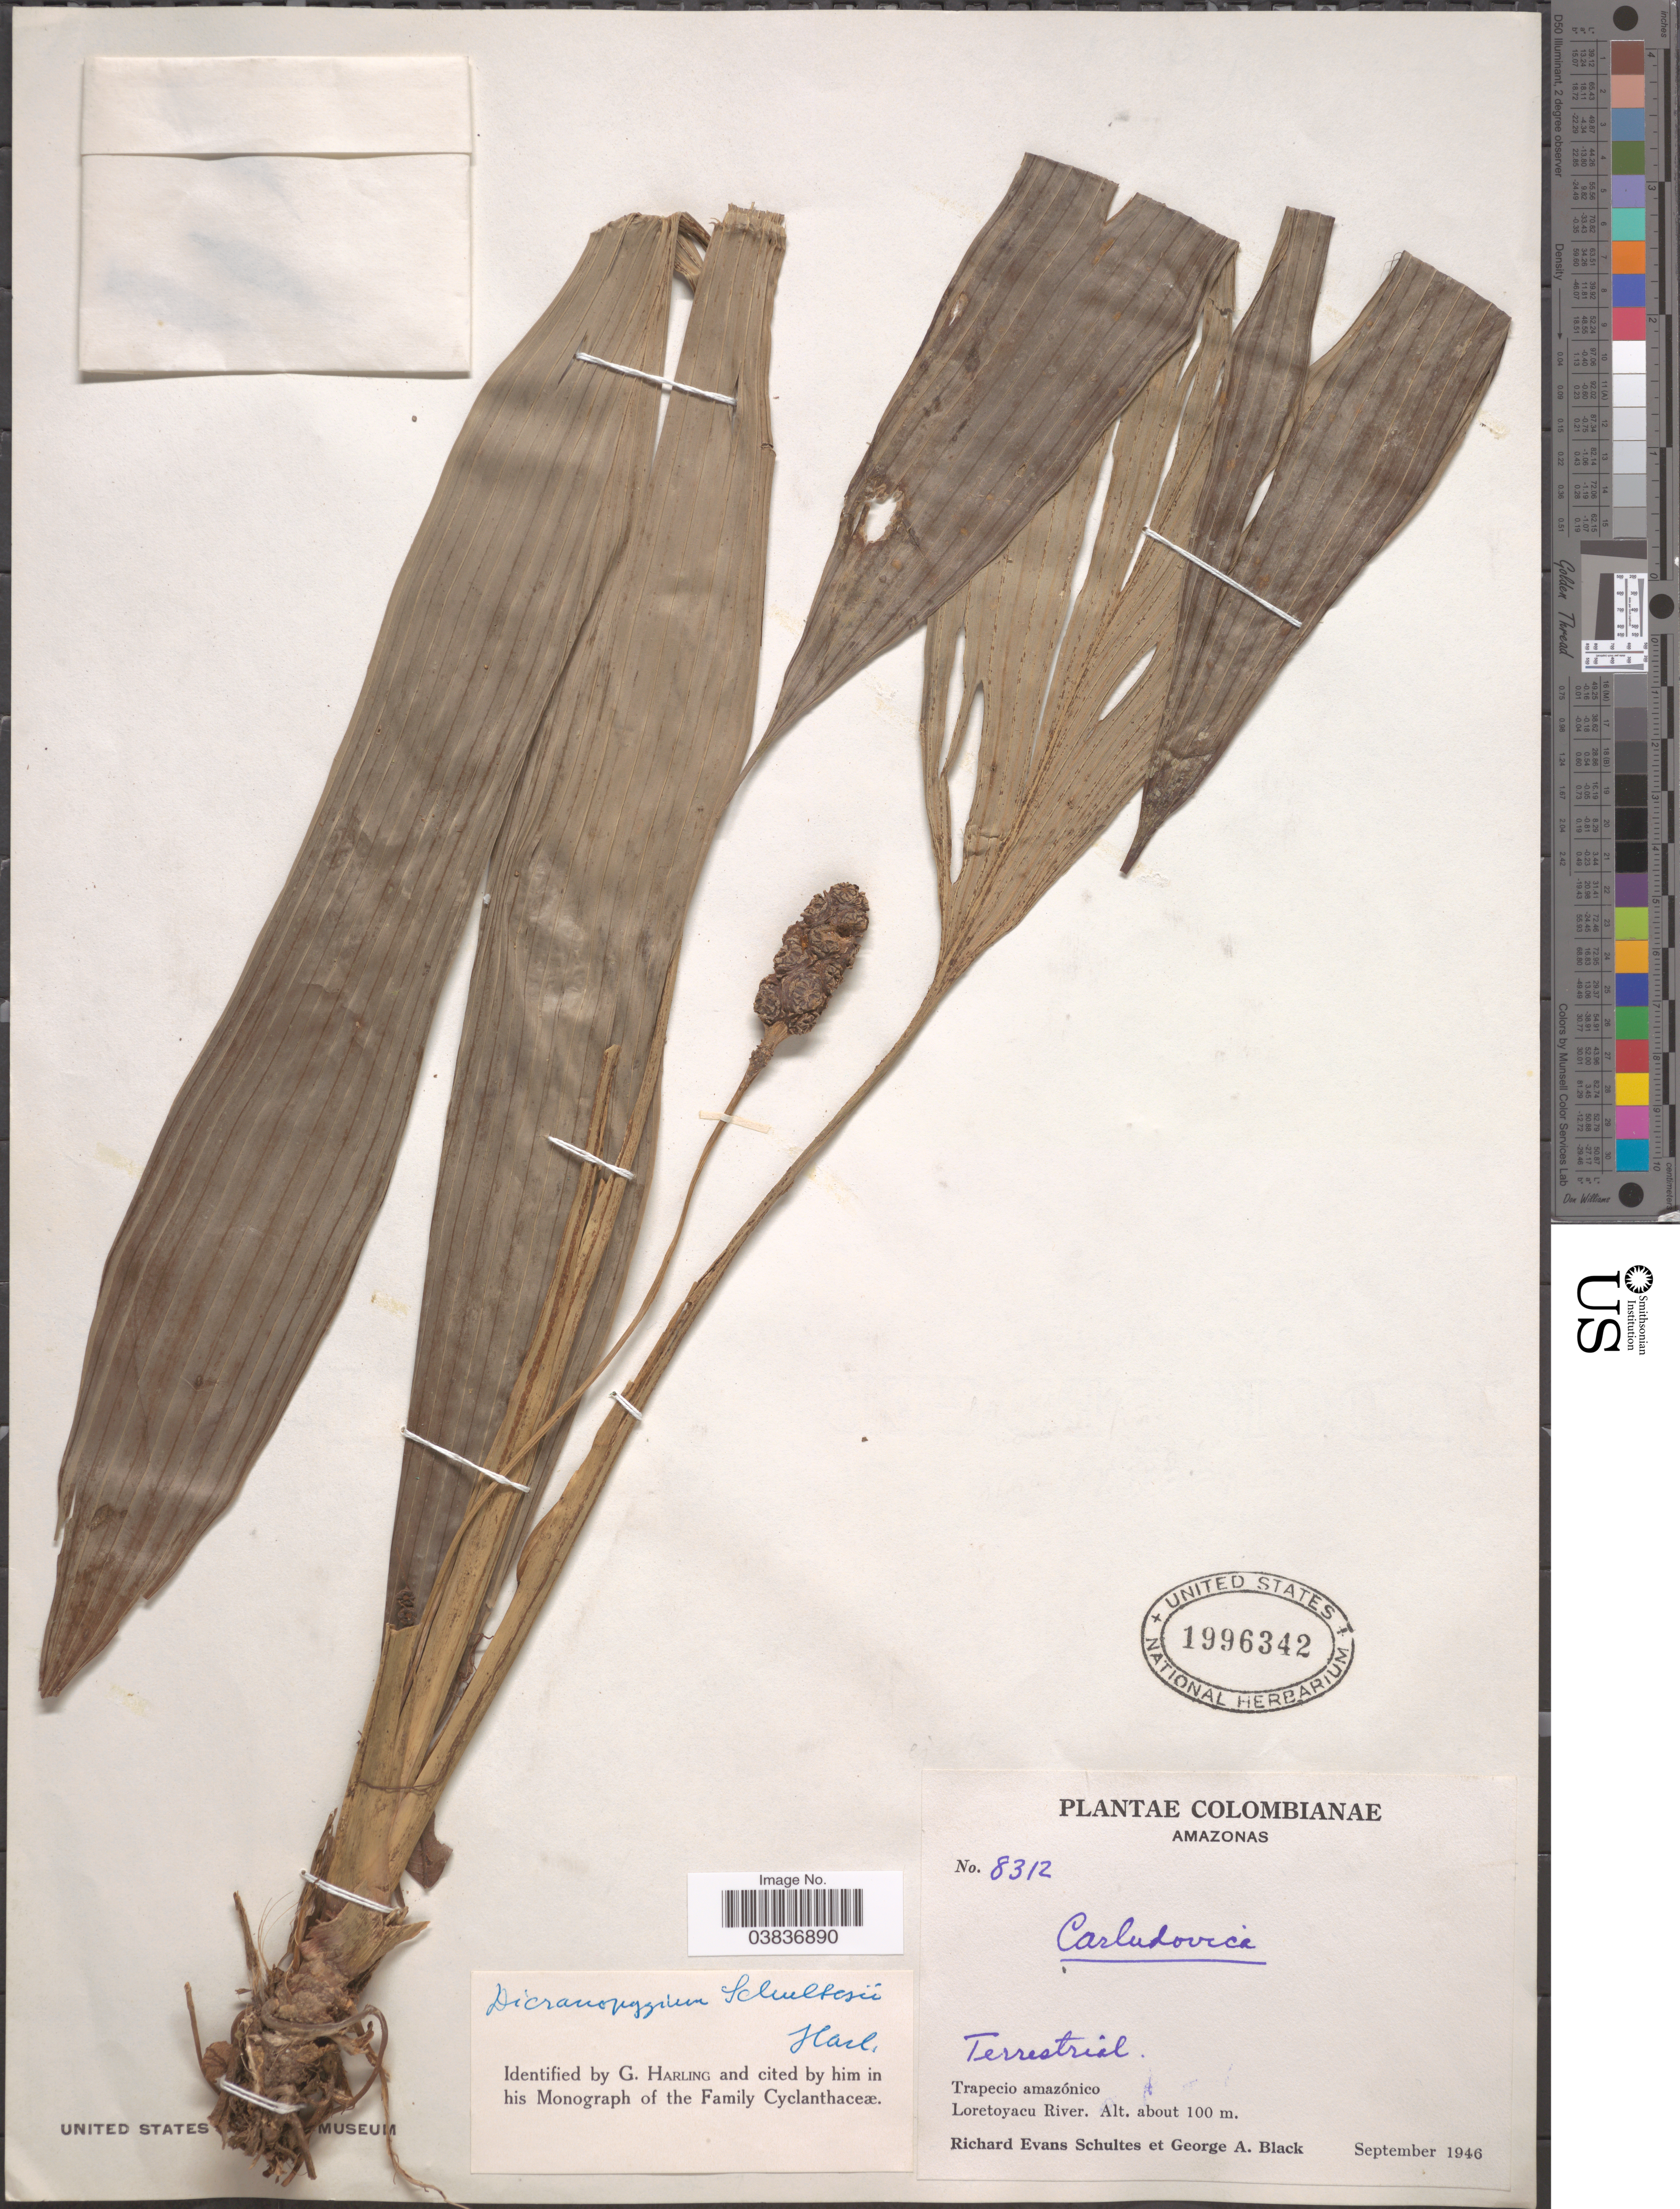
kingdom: Plantae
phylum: Tracheophyta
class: Liliopsida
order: Pandanales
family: Cyclanthaceae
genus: Dicranopygium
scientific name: Dicranopygium schultesii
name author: Harling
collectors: R. E. Schultes & G. A. Black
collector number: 8312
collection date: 1946-09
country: Colombia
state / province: Amazônas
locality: Trapecio amazónico. Loretoyacu River.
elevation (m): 100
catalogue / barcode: US 1996342